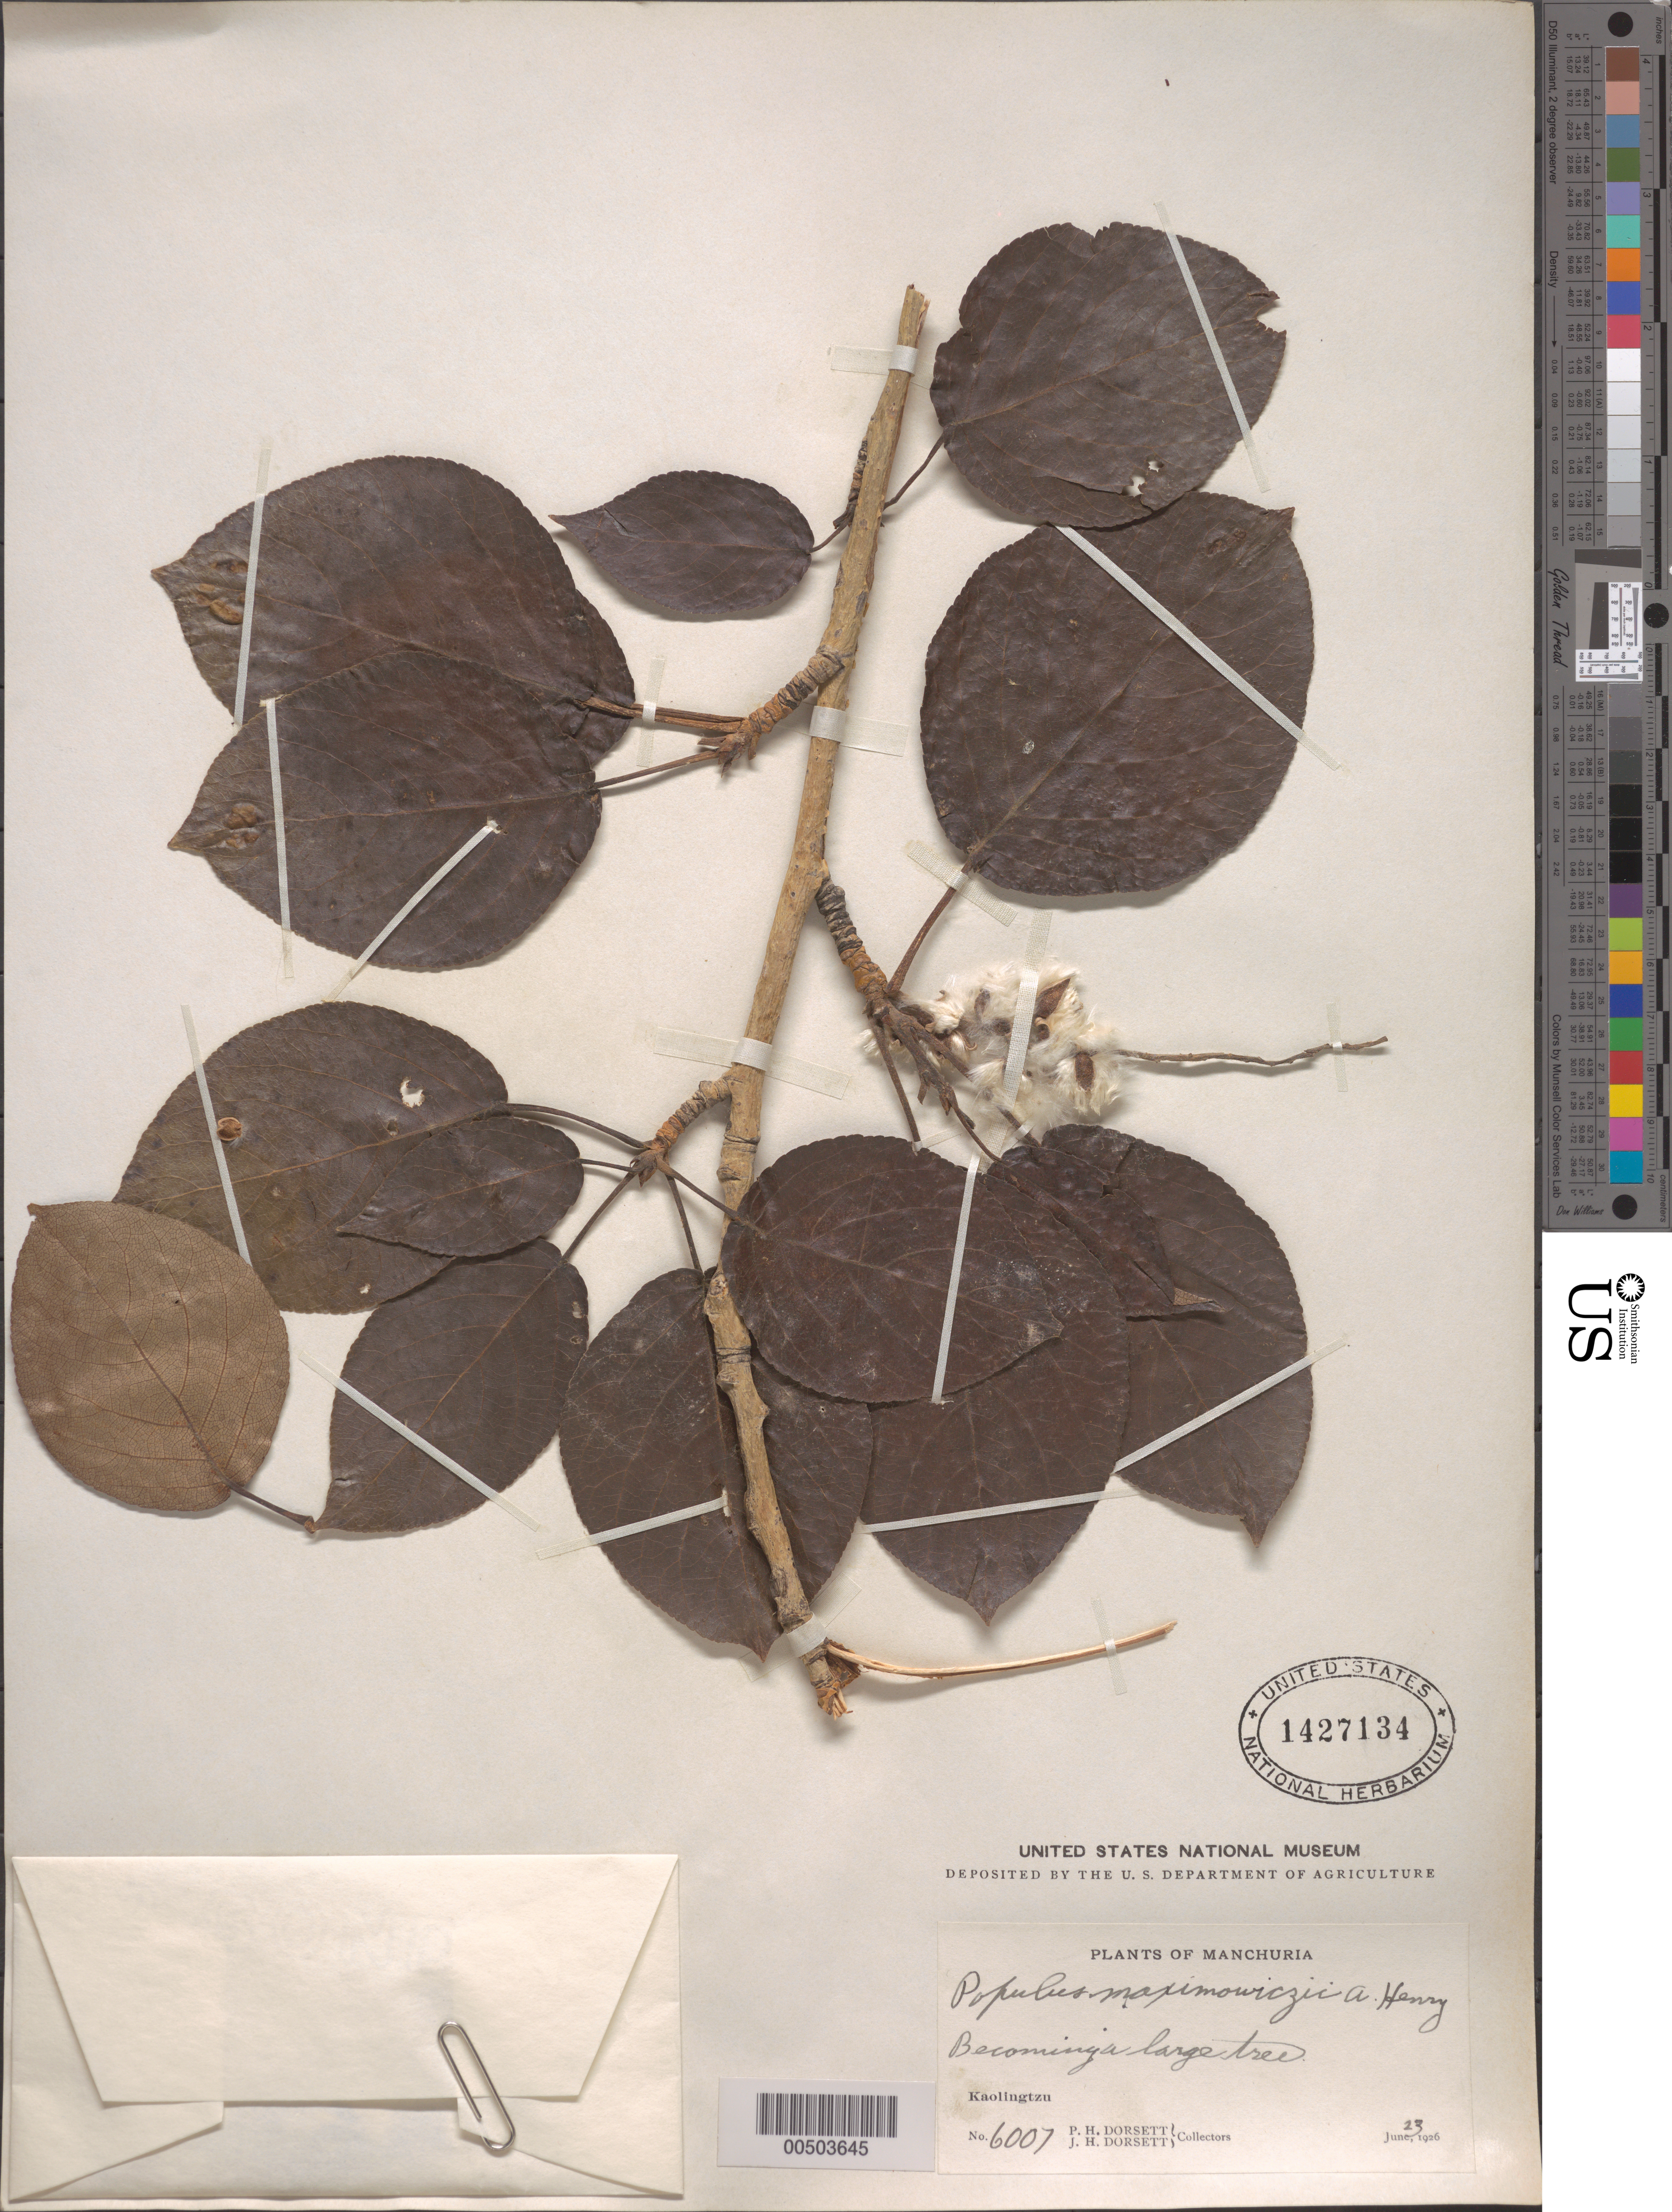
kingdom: Plantae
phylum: Tracheophyta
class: Magnoliopsida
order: Malpighiales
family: Salicaceae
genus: Populus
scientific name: Populus maximowiczii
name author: A. Henry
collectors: P. H. Dorsett & J. Dorsett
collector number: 6007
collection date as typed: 23 Jun 1926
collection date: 1926-06-23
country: China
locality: Kaolingtzu; Manchuria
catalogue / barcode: US 1427134